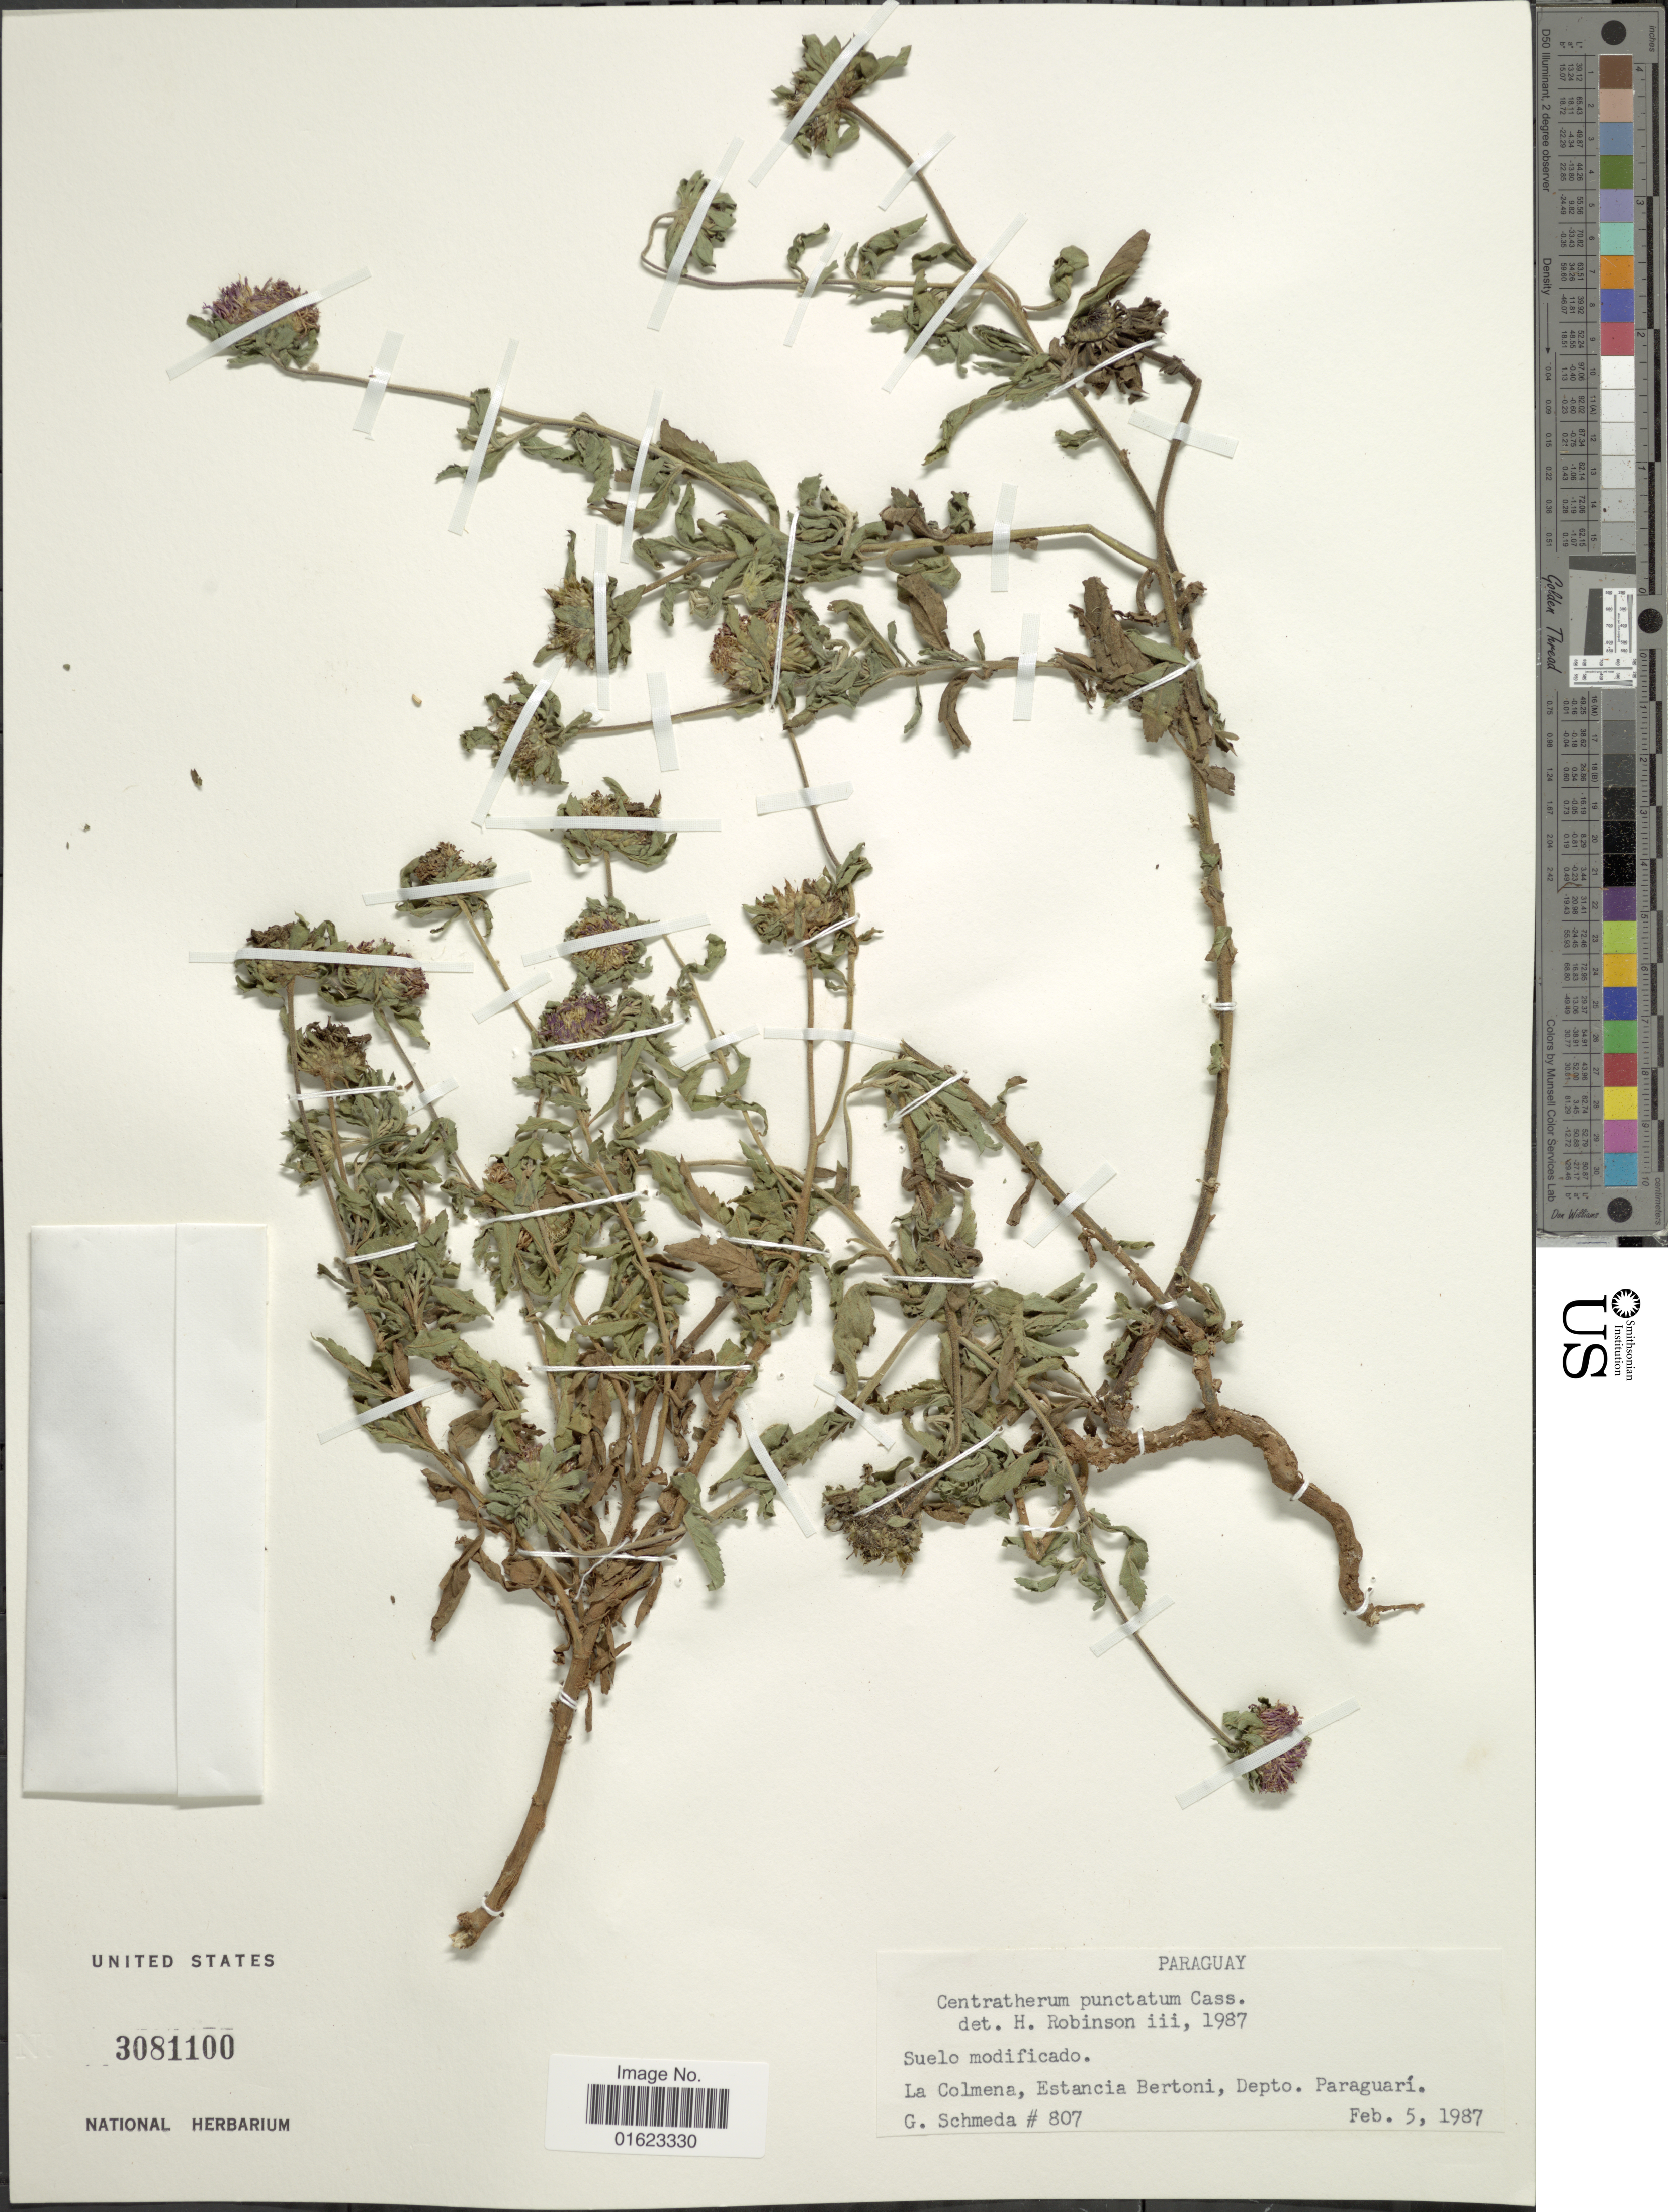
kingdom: Plantae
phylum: Tracheophyta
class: Magnoliopsida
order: Asterales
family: Asteraceae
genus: Centratherum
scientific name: Centratherum punctatum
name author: Cass.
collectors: G. Schmeda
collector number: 807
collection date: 1987-02-05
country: Paraguay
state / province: Paraguari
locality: Paraguay. La Colmena, Estancia Bertoni, Depto. Paraguari.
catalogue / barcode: US 3081100